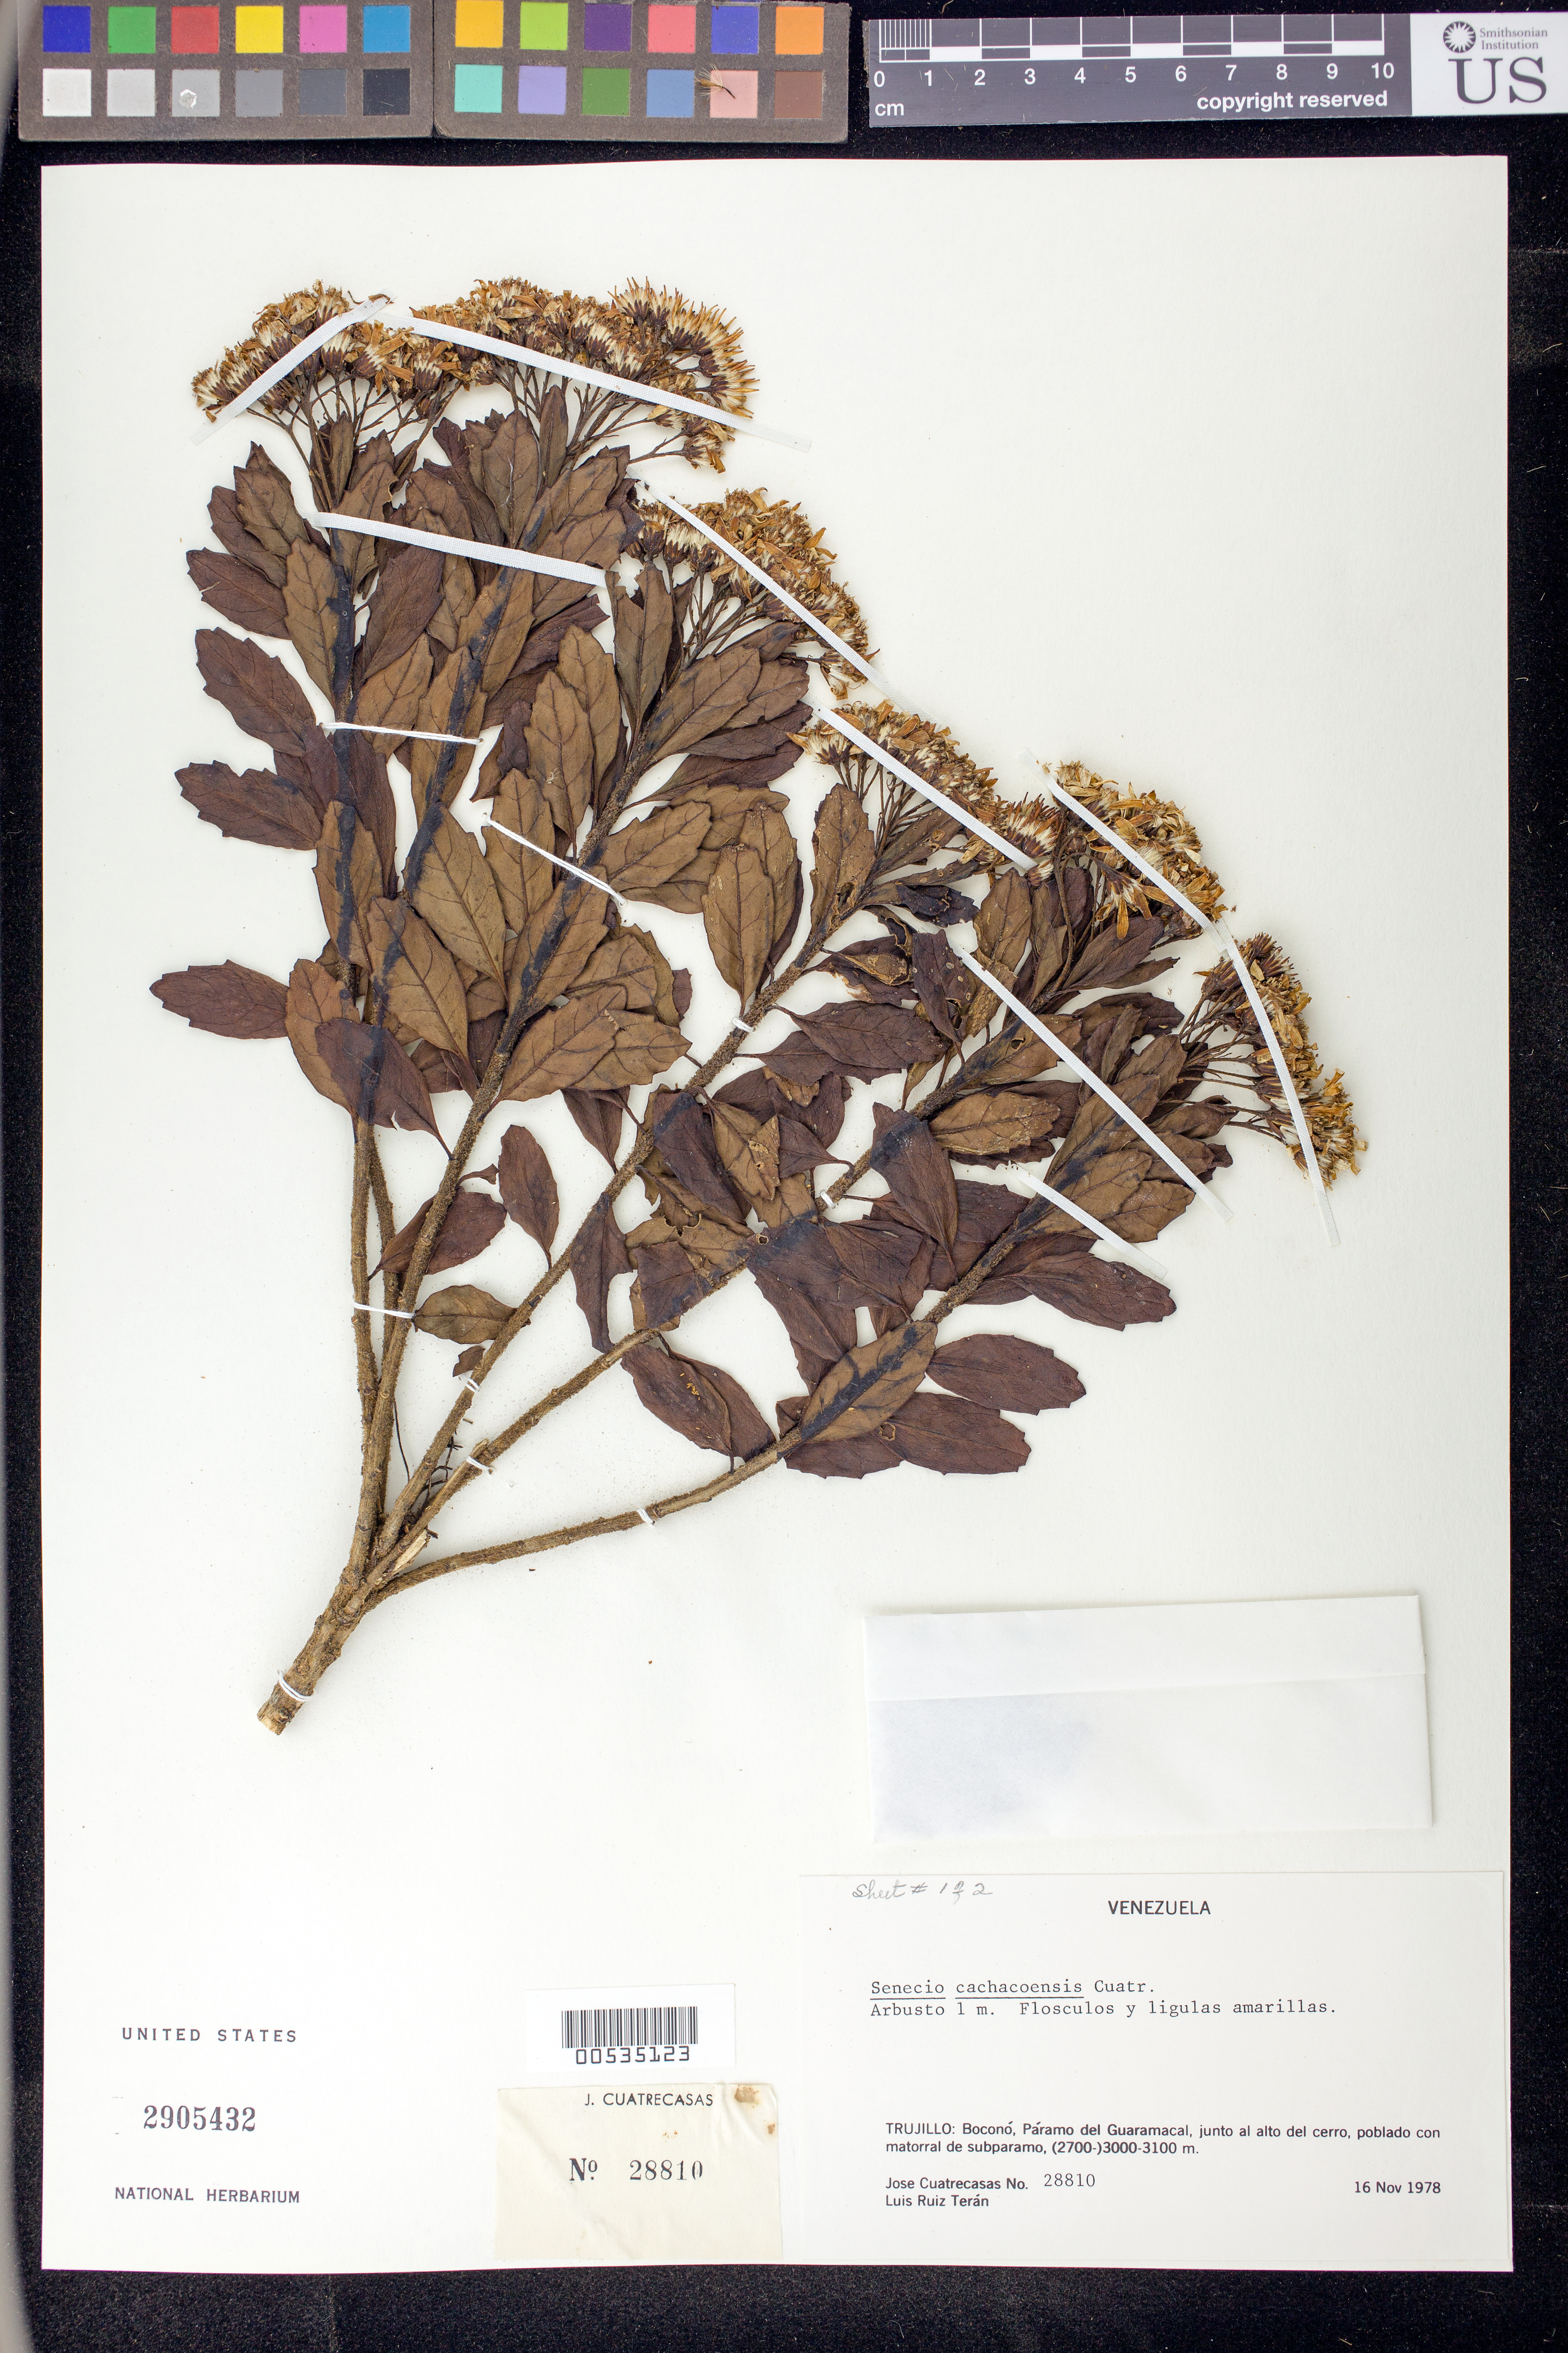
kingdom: Plantae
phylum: Tracheophyta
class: Magnoliopsida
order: Asterales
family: Asteraceae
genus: Pentacalia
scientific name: Pentacalia cachacoensis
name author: (Cuatrec.) Cuatrec.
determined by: Cuatrecasas, J.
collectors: J. Cuatrecasas & L. E. Ruíz-Terán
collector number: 28810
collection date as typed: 16 Nov 1978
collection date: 1978-11-16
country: Venezuela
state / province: Trujillo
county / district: Boconó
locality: Páramo de Guaramacal, junto al alto del cerro, poblado con matorral de subparamo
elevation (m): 2700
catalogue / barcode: US 2905432